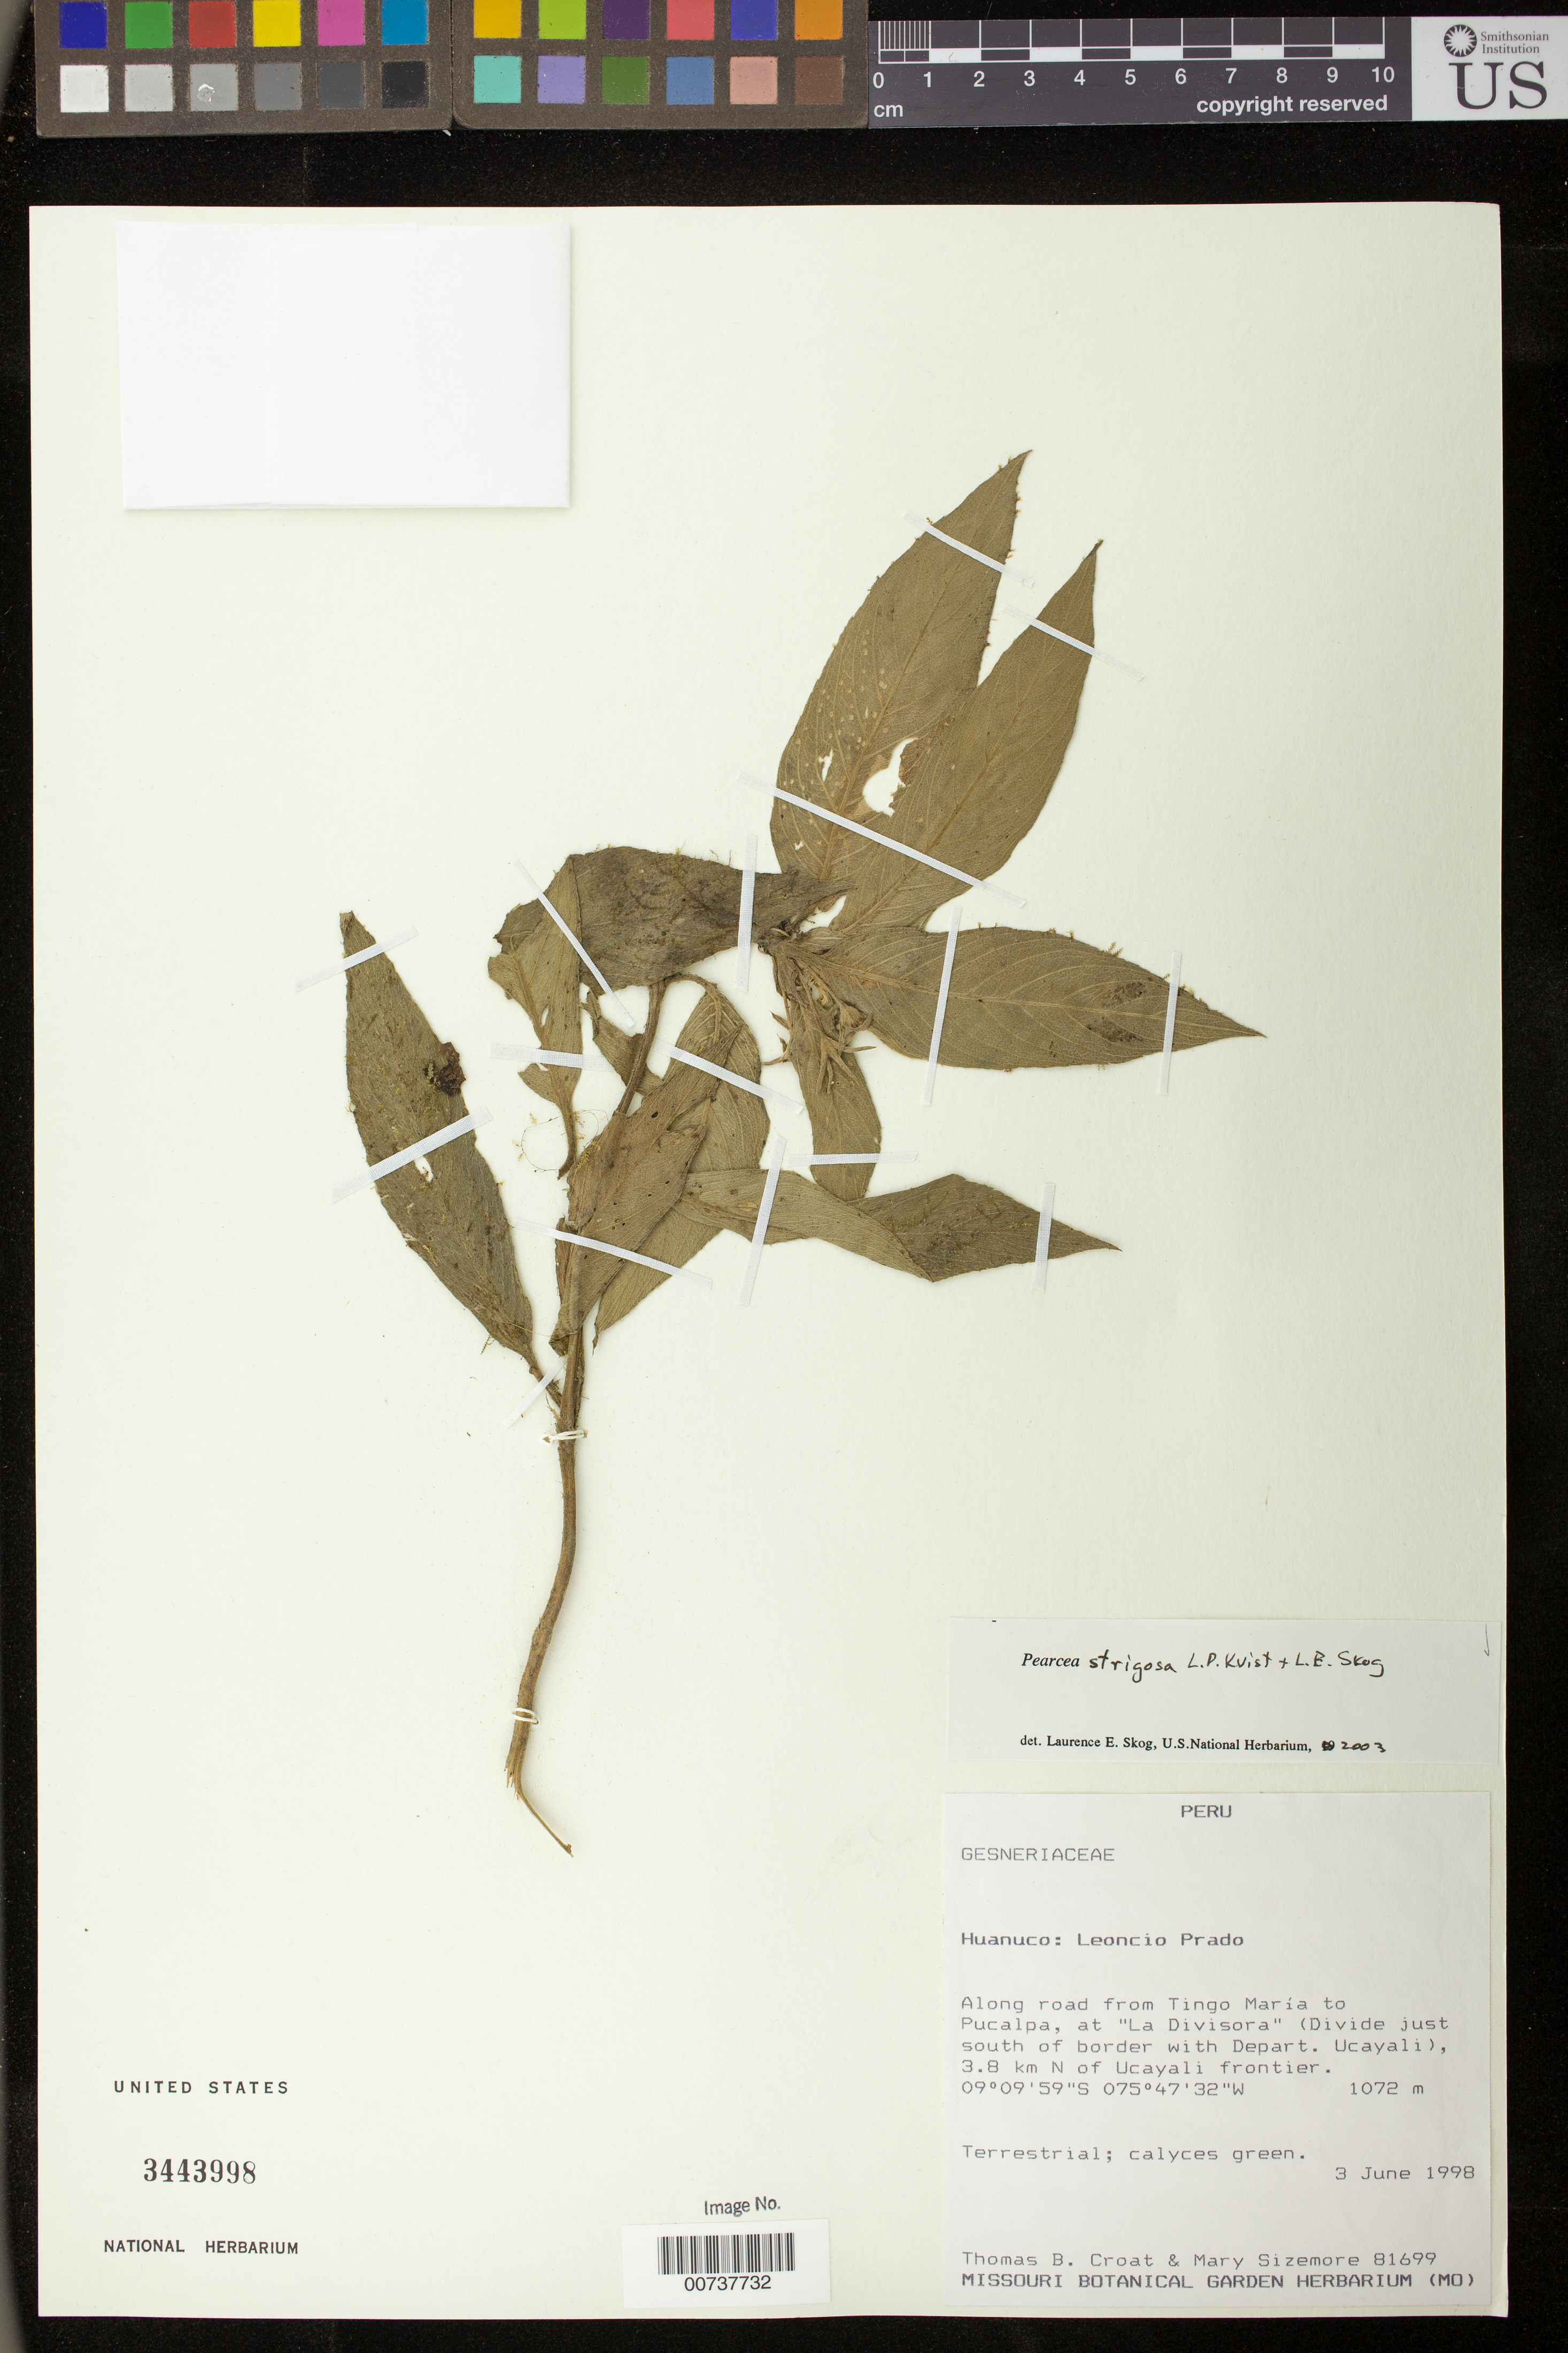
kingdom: Plantae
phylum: Tracheophyta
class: Magnoliopsida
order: Lamiales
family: Gesneriaceae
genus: Pearcea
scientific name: Pearcea strigosa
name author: L.P. Kvist & L.E. Skog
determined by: Skog, Laurence E.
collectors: T. B. Croat & M. Sizemore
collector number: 81699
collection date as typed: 03 Jun 1998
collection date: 1998-06-03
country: Peru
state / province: Huánuco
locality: Leoncio Prado, along road from Tingo María to Pucalpa, at "La Divisora" (Divide just south of border with Depart. Ucayali), 3.8 km N of Ucayali frontier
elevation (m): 1072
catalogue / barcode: US 3443998